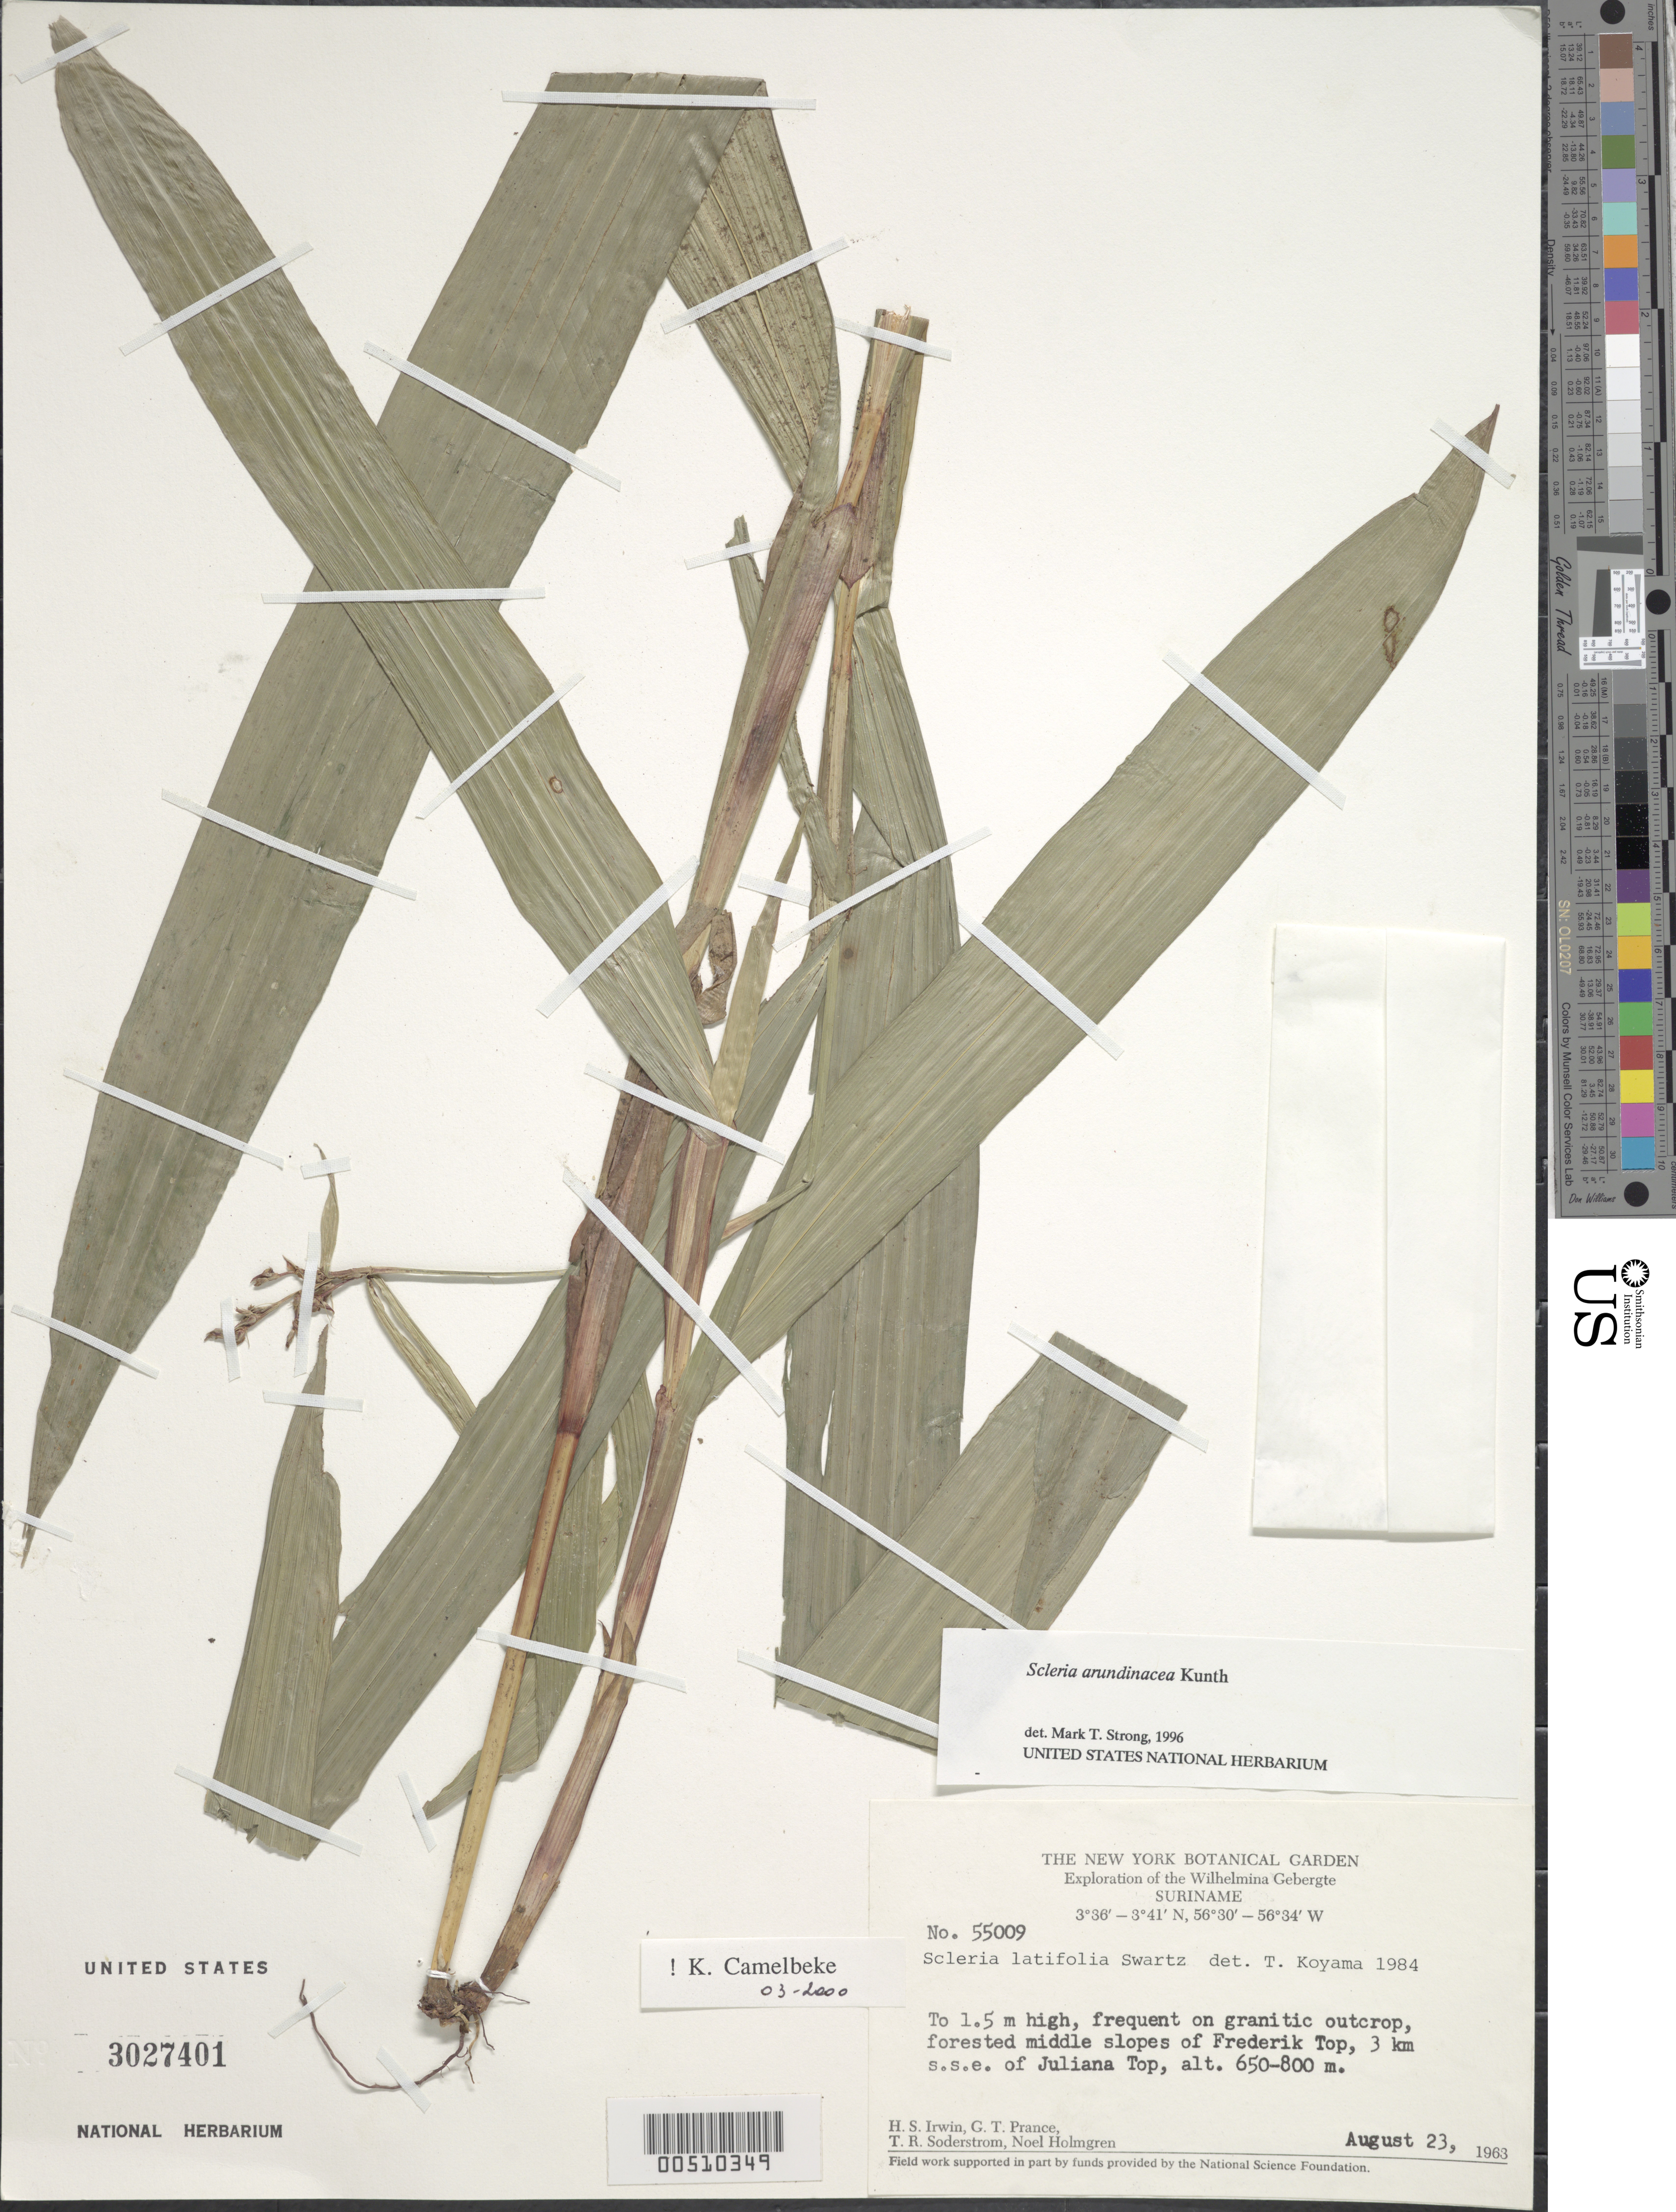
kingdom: Plantae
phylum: Tracheophyta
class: Liliopsida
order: Poales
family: Cyperaceae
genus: Scleria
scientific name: Scleria latifolia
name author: Sw.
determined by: Camelbeke, K.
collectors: H. Irwin, G. T. Prance, T. R. Soderstrom & N. H. Holmgren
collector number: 55009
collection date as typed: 23 Aug 1963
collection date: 1963-08-23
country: Suriname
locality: Frederik Top, 3 km SSE of Juliana Top.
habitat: On granitic outcrop, forested middle slopes of Frederik Top.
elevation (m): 650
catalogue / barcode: US 3027401